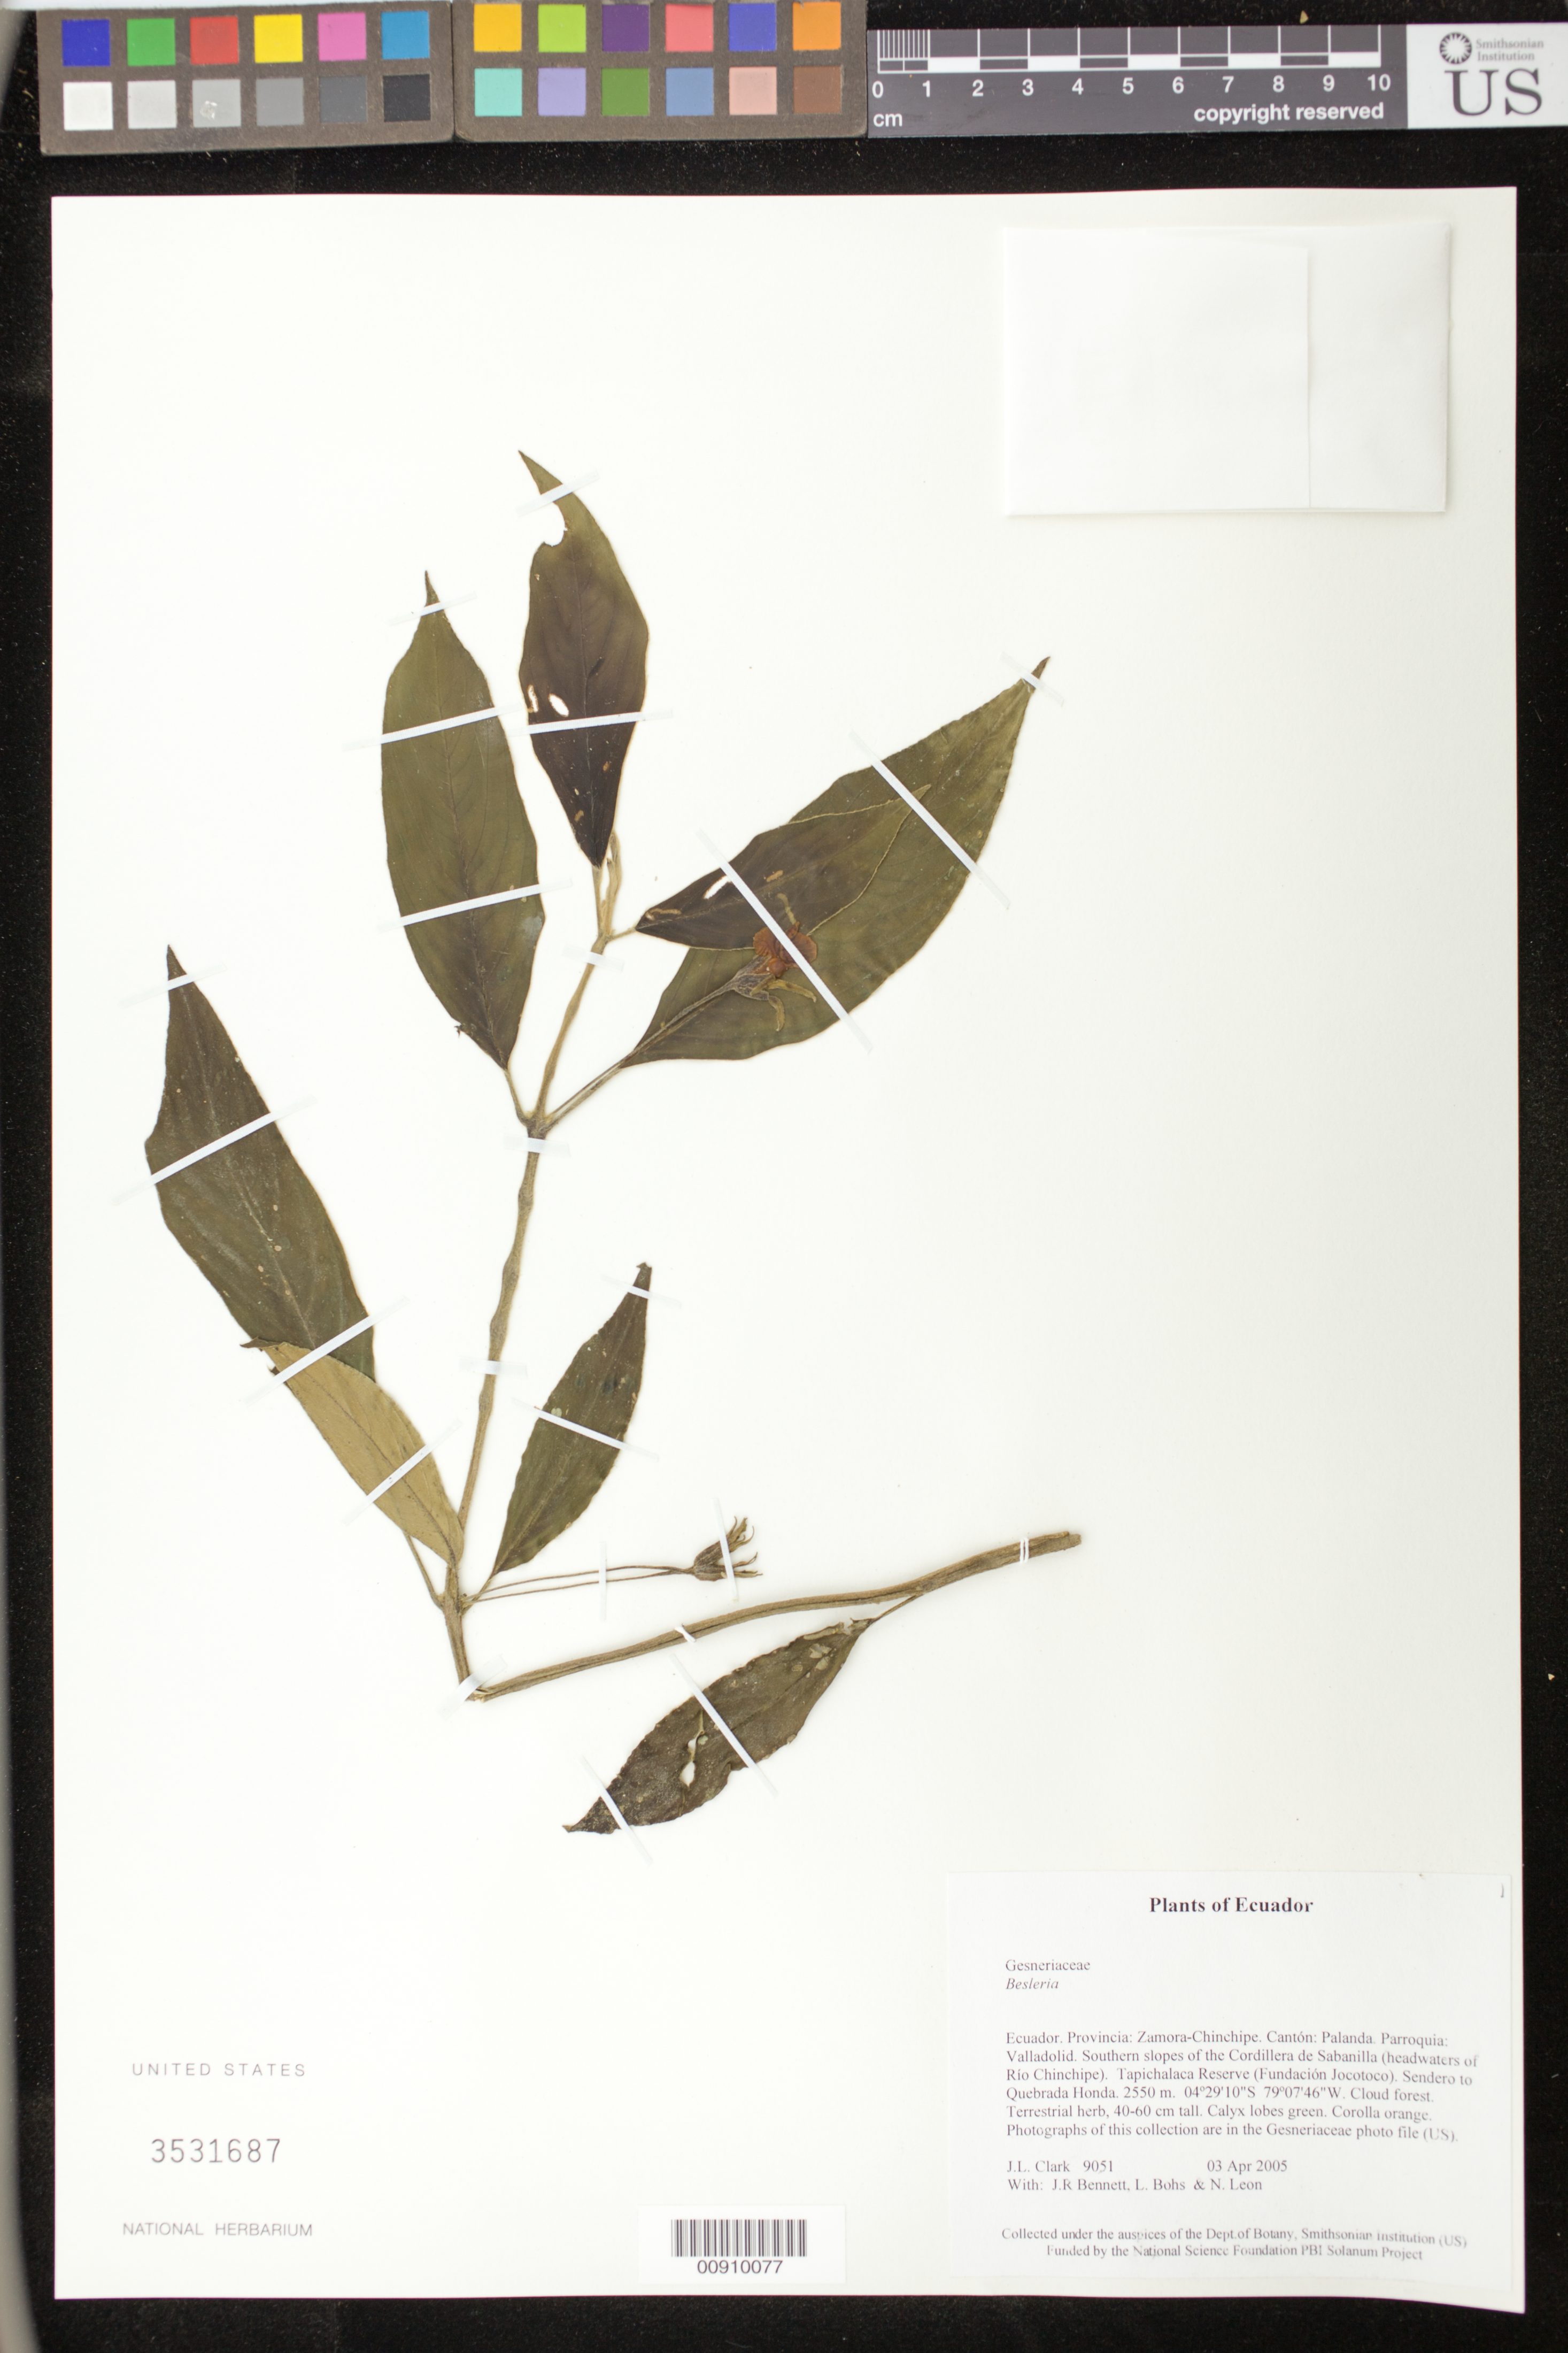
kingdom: Plantae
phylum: Tracheophyta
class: Magnoliopsida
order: Lamiales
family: Gesneriaceae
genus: Besleria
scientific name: Besleria sp.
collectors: J. L. Clark, J. R. Bennett, L. A. Bohs & N. Leon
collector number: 9051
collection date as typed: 03 Apr 2005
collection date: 2005-04-03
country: Ecuador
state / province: Zamora-Chinchipe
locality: Palanda. Parroquia: Valladolid. Southern slopes of the Cordillera de Sabanilla (headwaters of Río Chinchipe). Tapichalaca Reserve (Fundación Jocotoco). Sendero to Quebrada Honda.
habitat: Cloud forest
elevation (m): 2550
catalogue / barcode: US 3531687